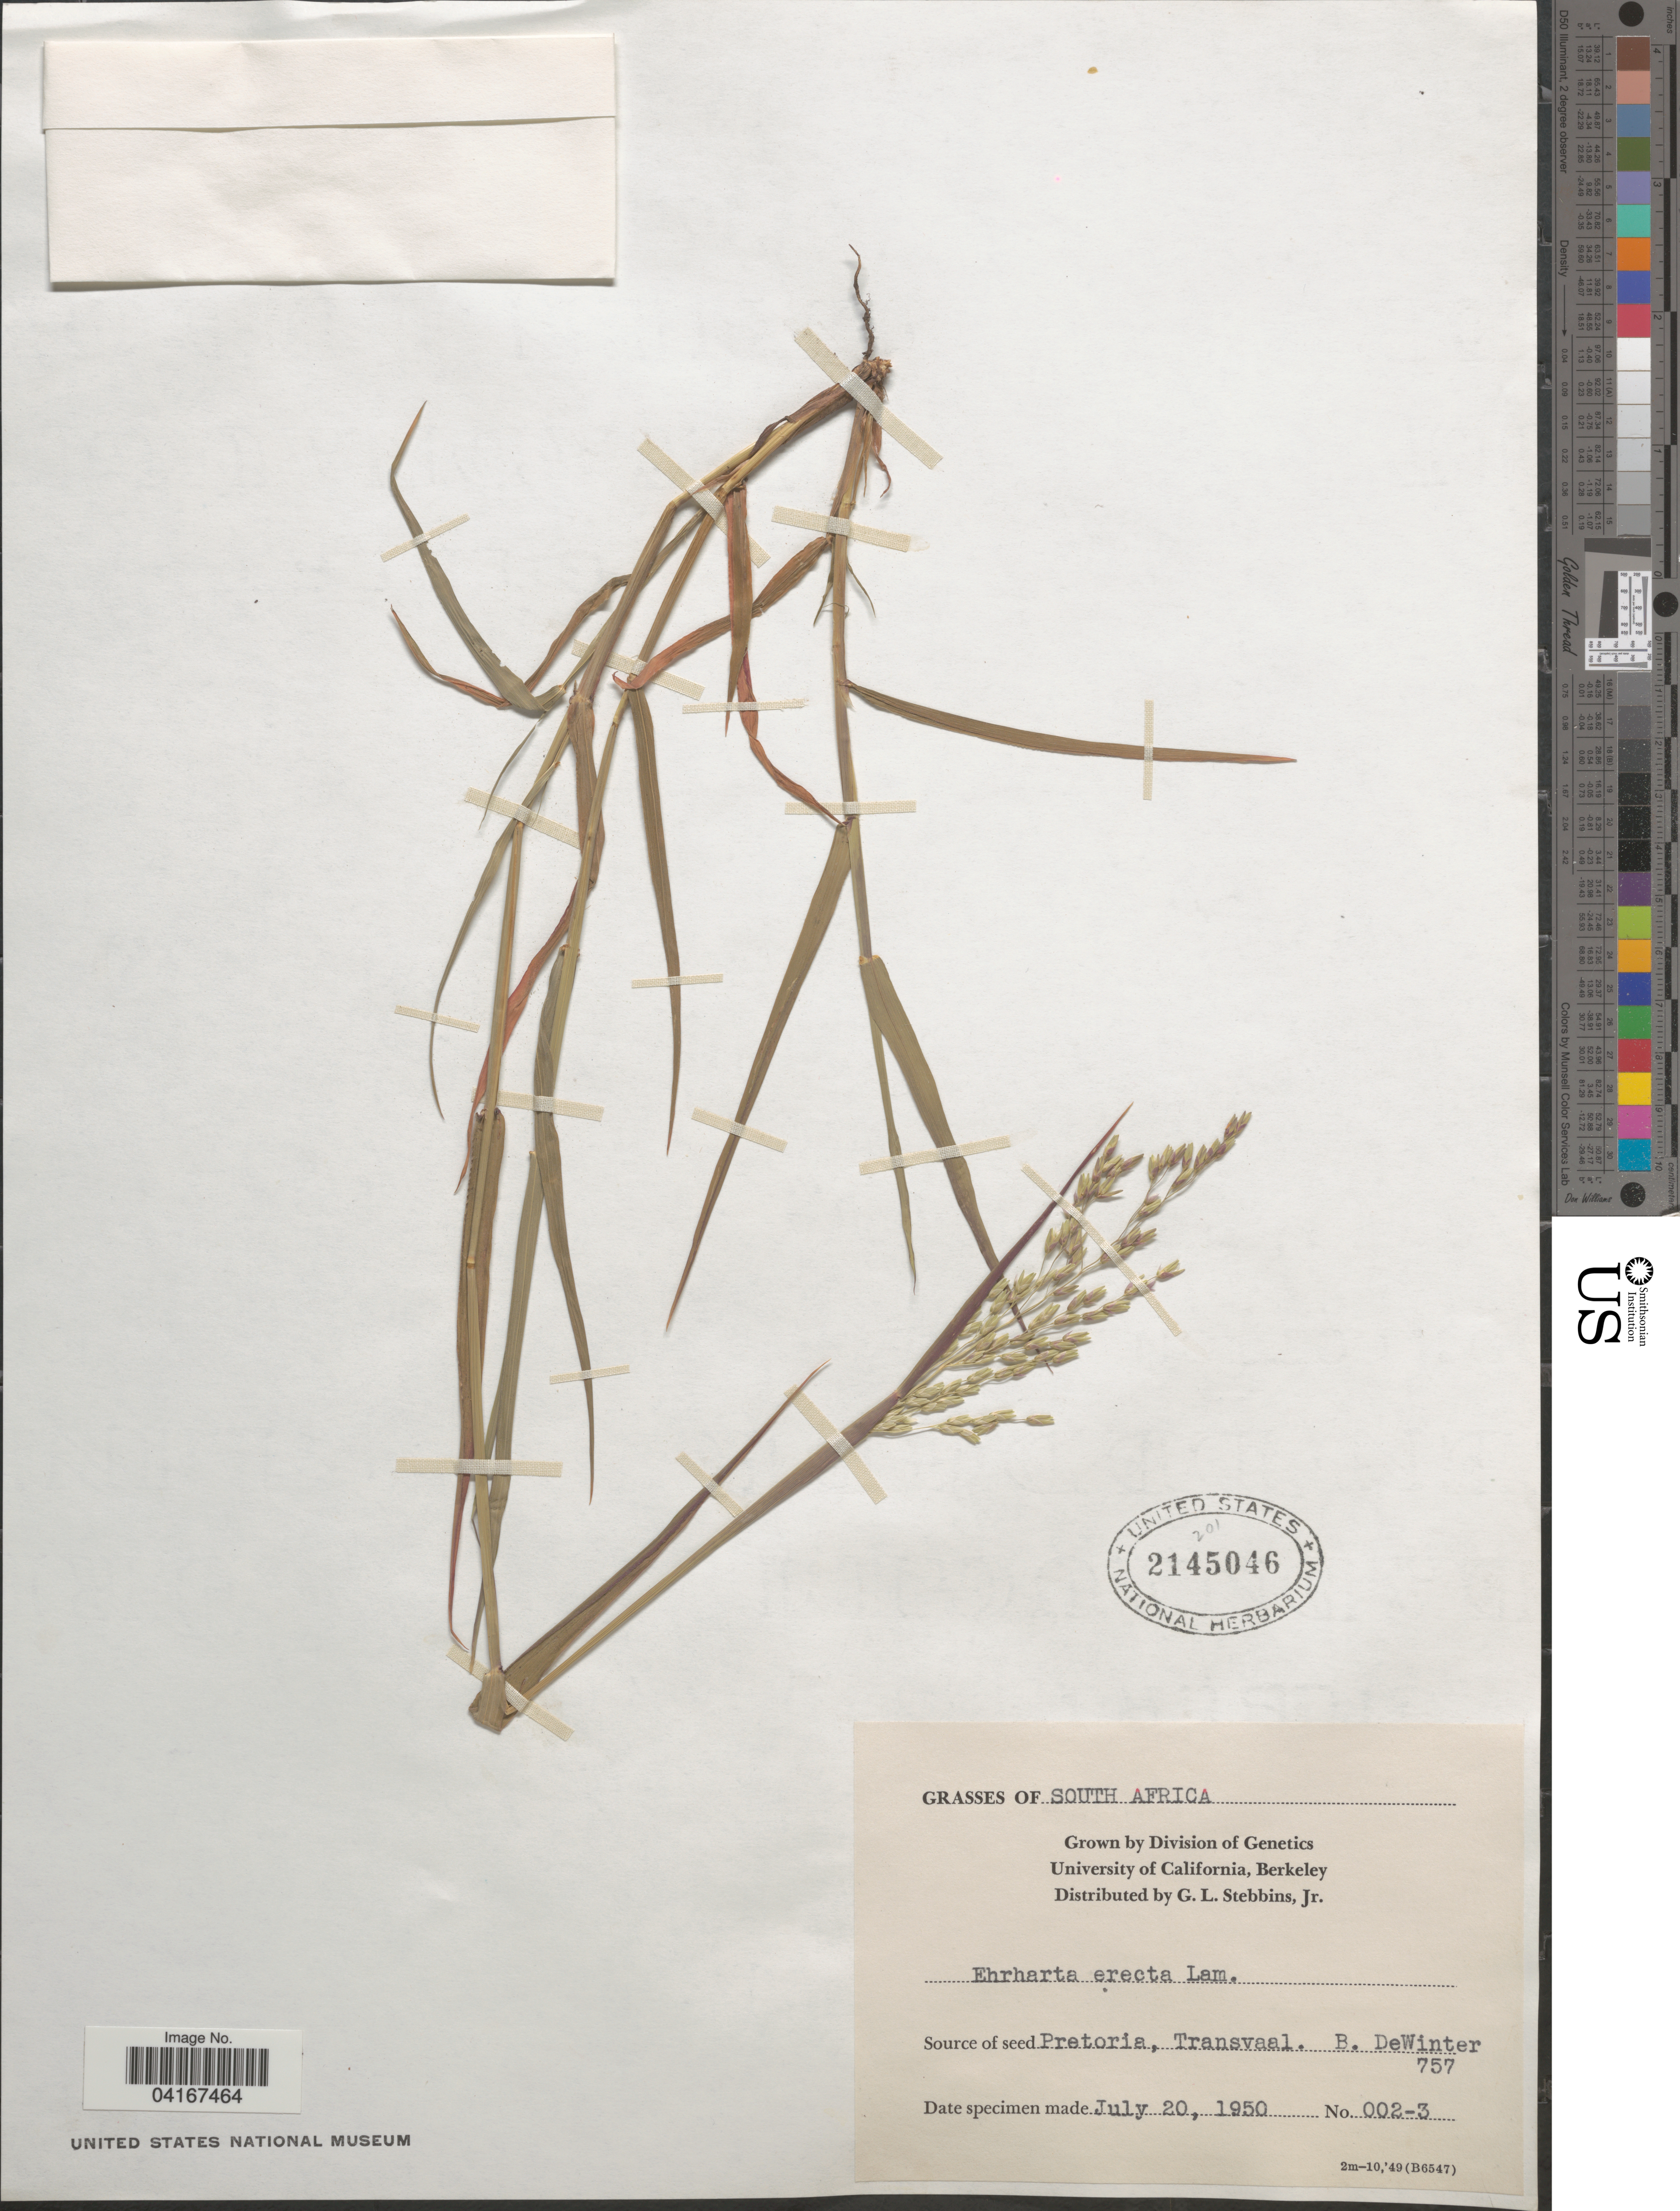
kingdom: Plantae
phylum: Tracheophyta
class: Liliopsida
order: Poales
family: Poaceae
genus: Ehrharta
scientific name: Ehrharta erecta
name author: Lam.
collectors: B. De Winter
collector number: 757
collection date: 1950-07-20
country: South Africa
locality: Pretoria, Transvaal.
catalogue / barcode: US 2145046